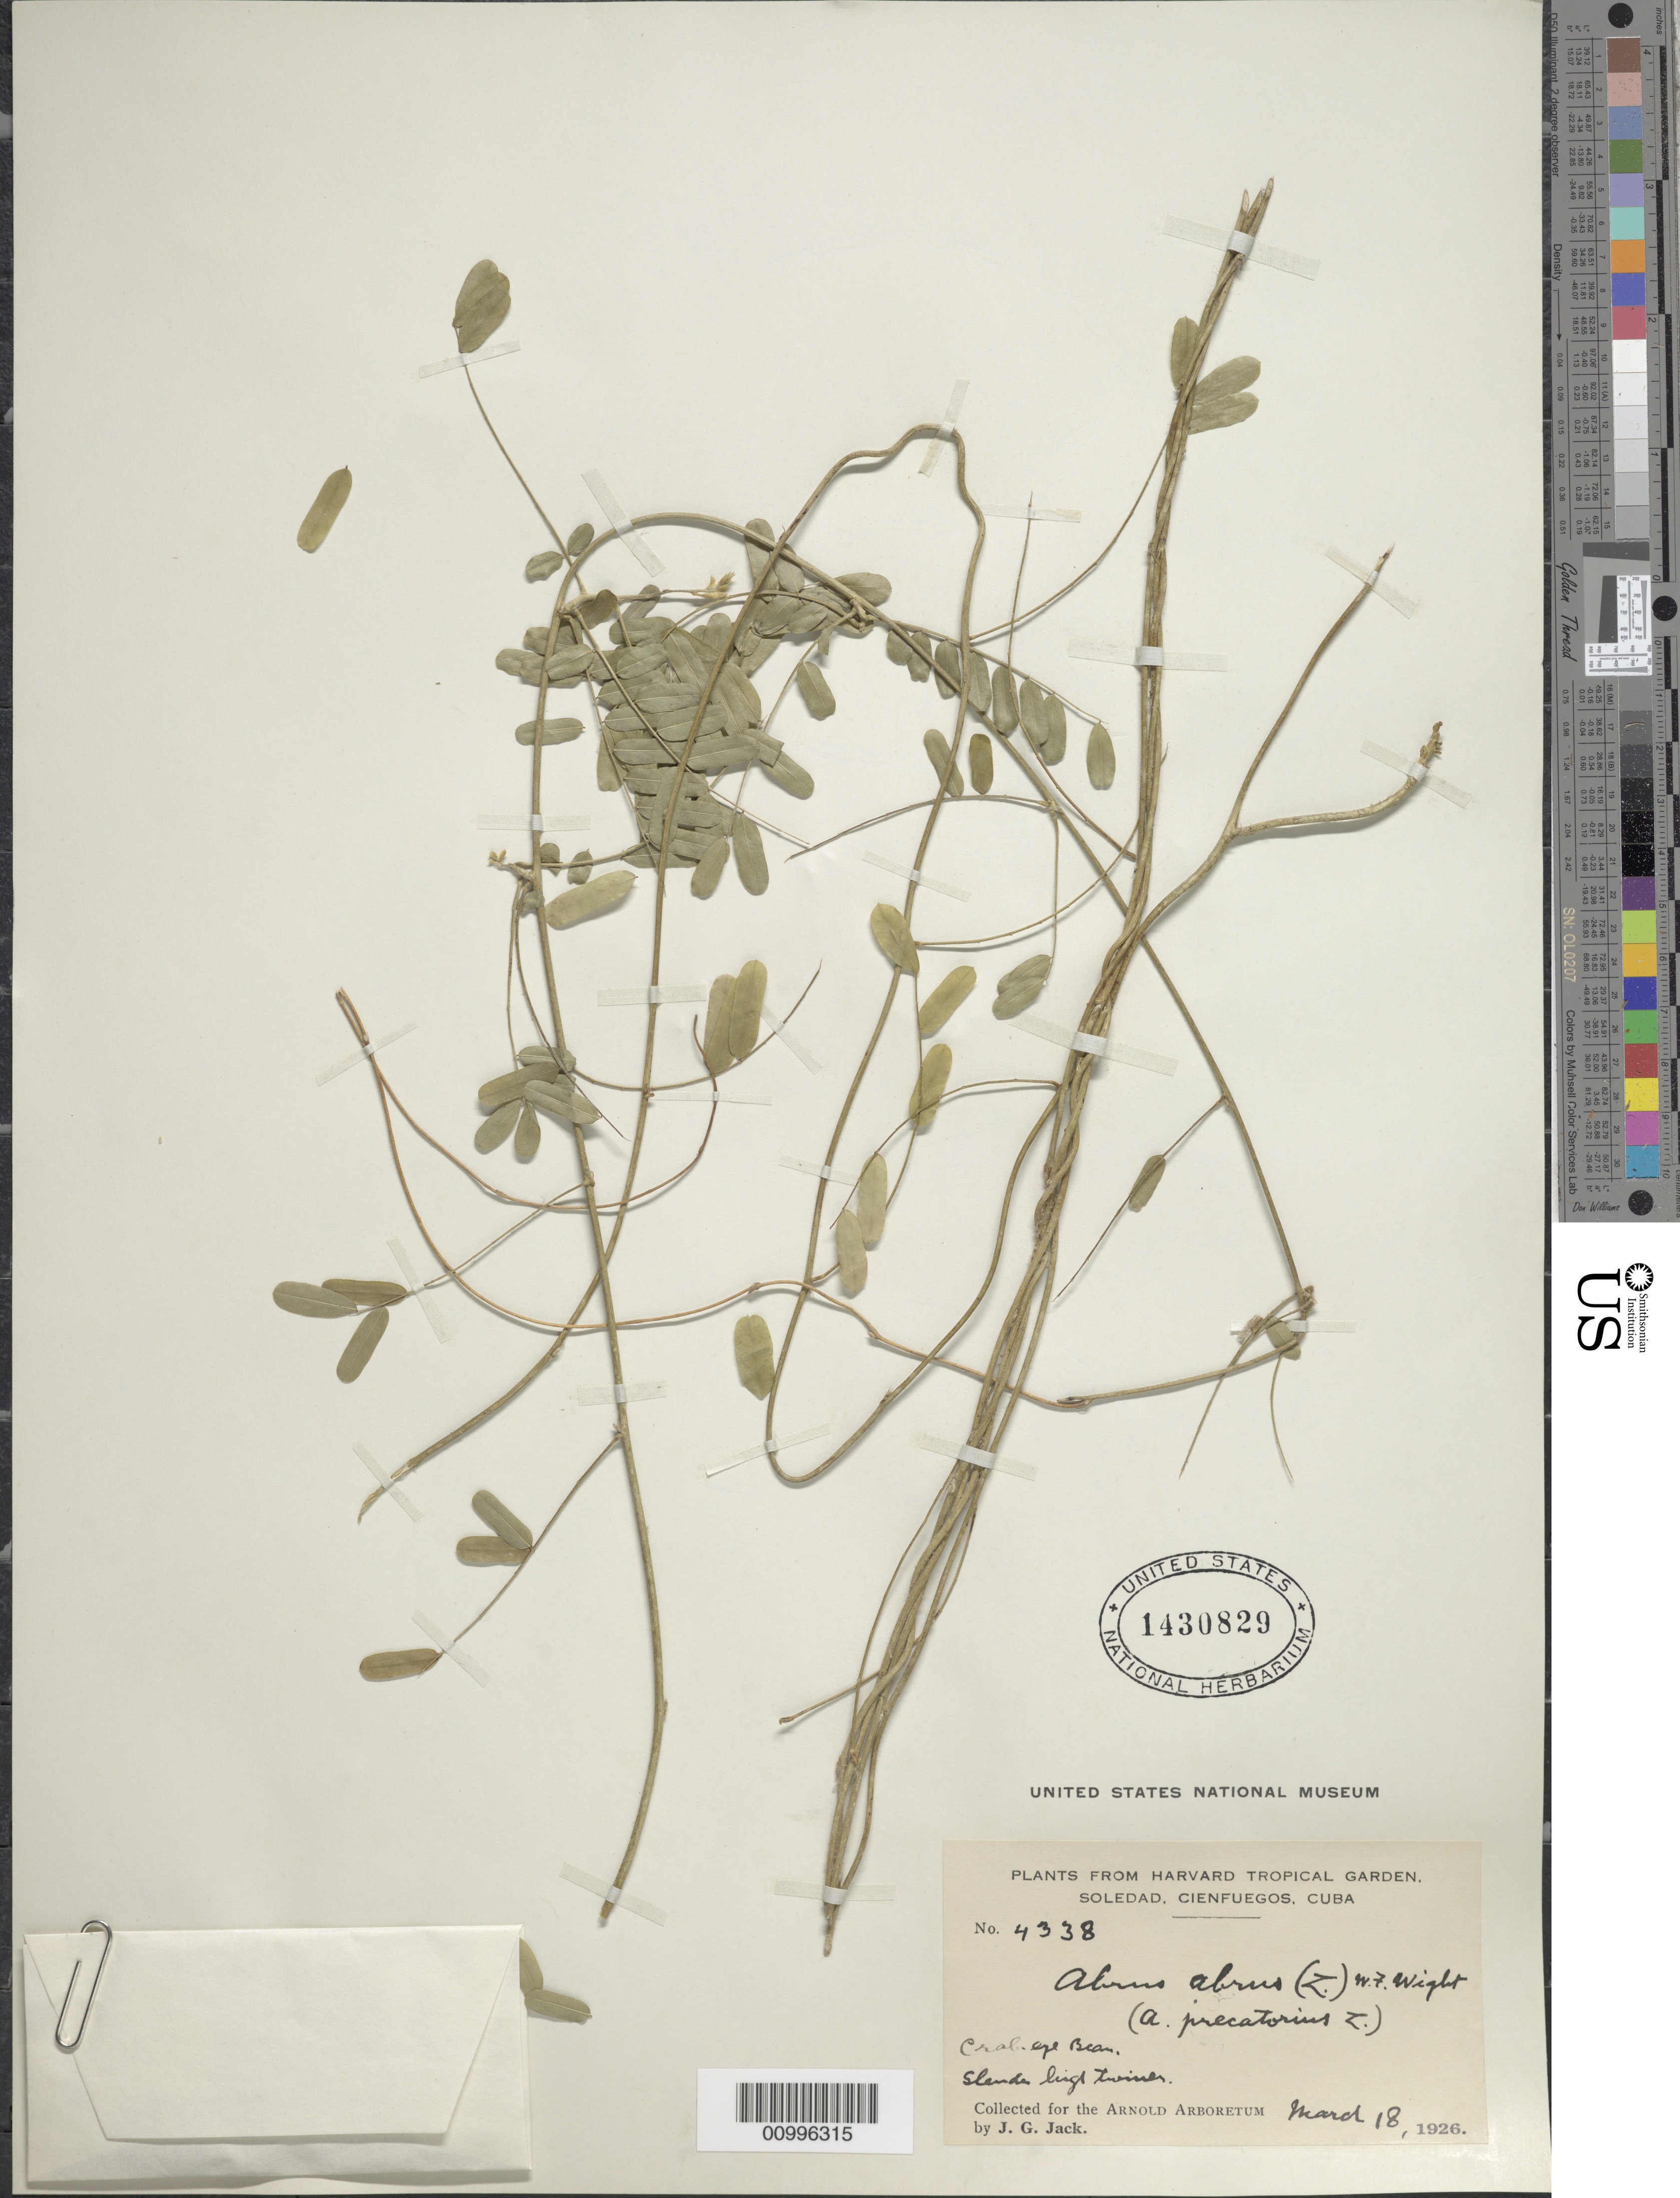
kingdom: Plantae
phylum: Tracheophyta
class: Magnoliopsida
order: Fabales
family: Fabaceae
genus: Abrus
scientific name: Abrus precatorius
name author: L.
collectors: J. G. Jack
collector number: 4338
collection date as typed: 18 Mar 1926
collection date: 1926-03-18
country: Cuba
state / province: Cienfuegos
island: Cuba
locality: Cienfuegos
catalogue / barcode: US 1430829